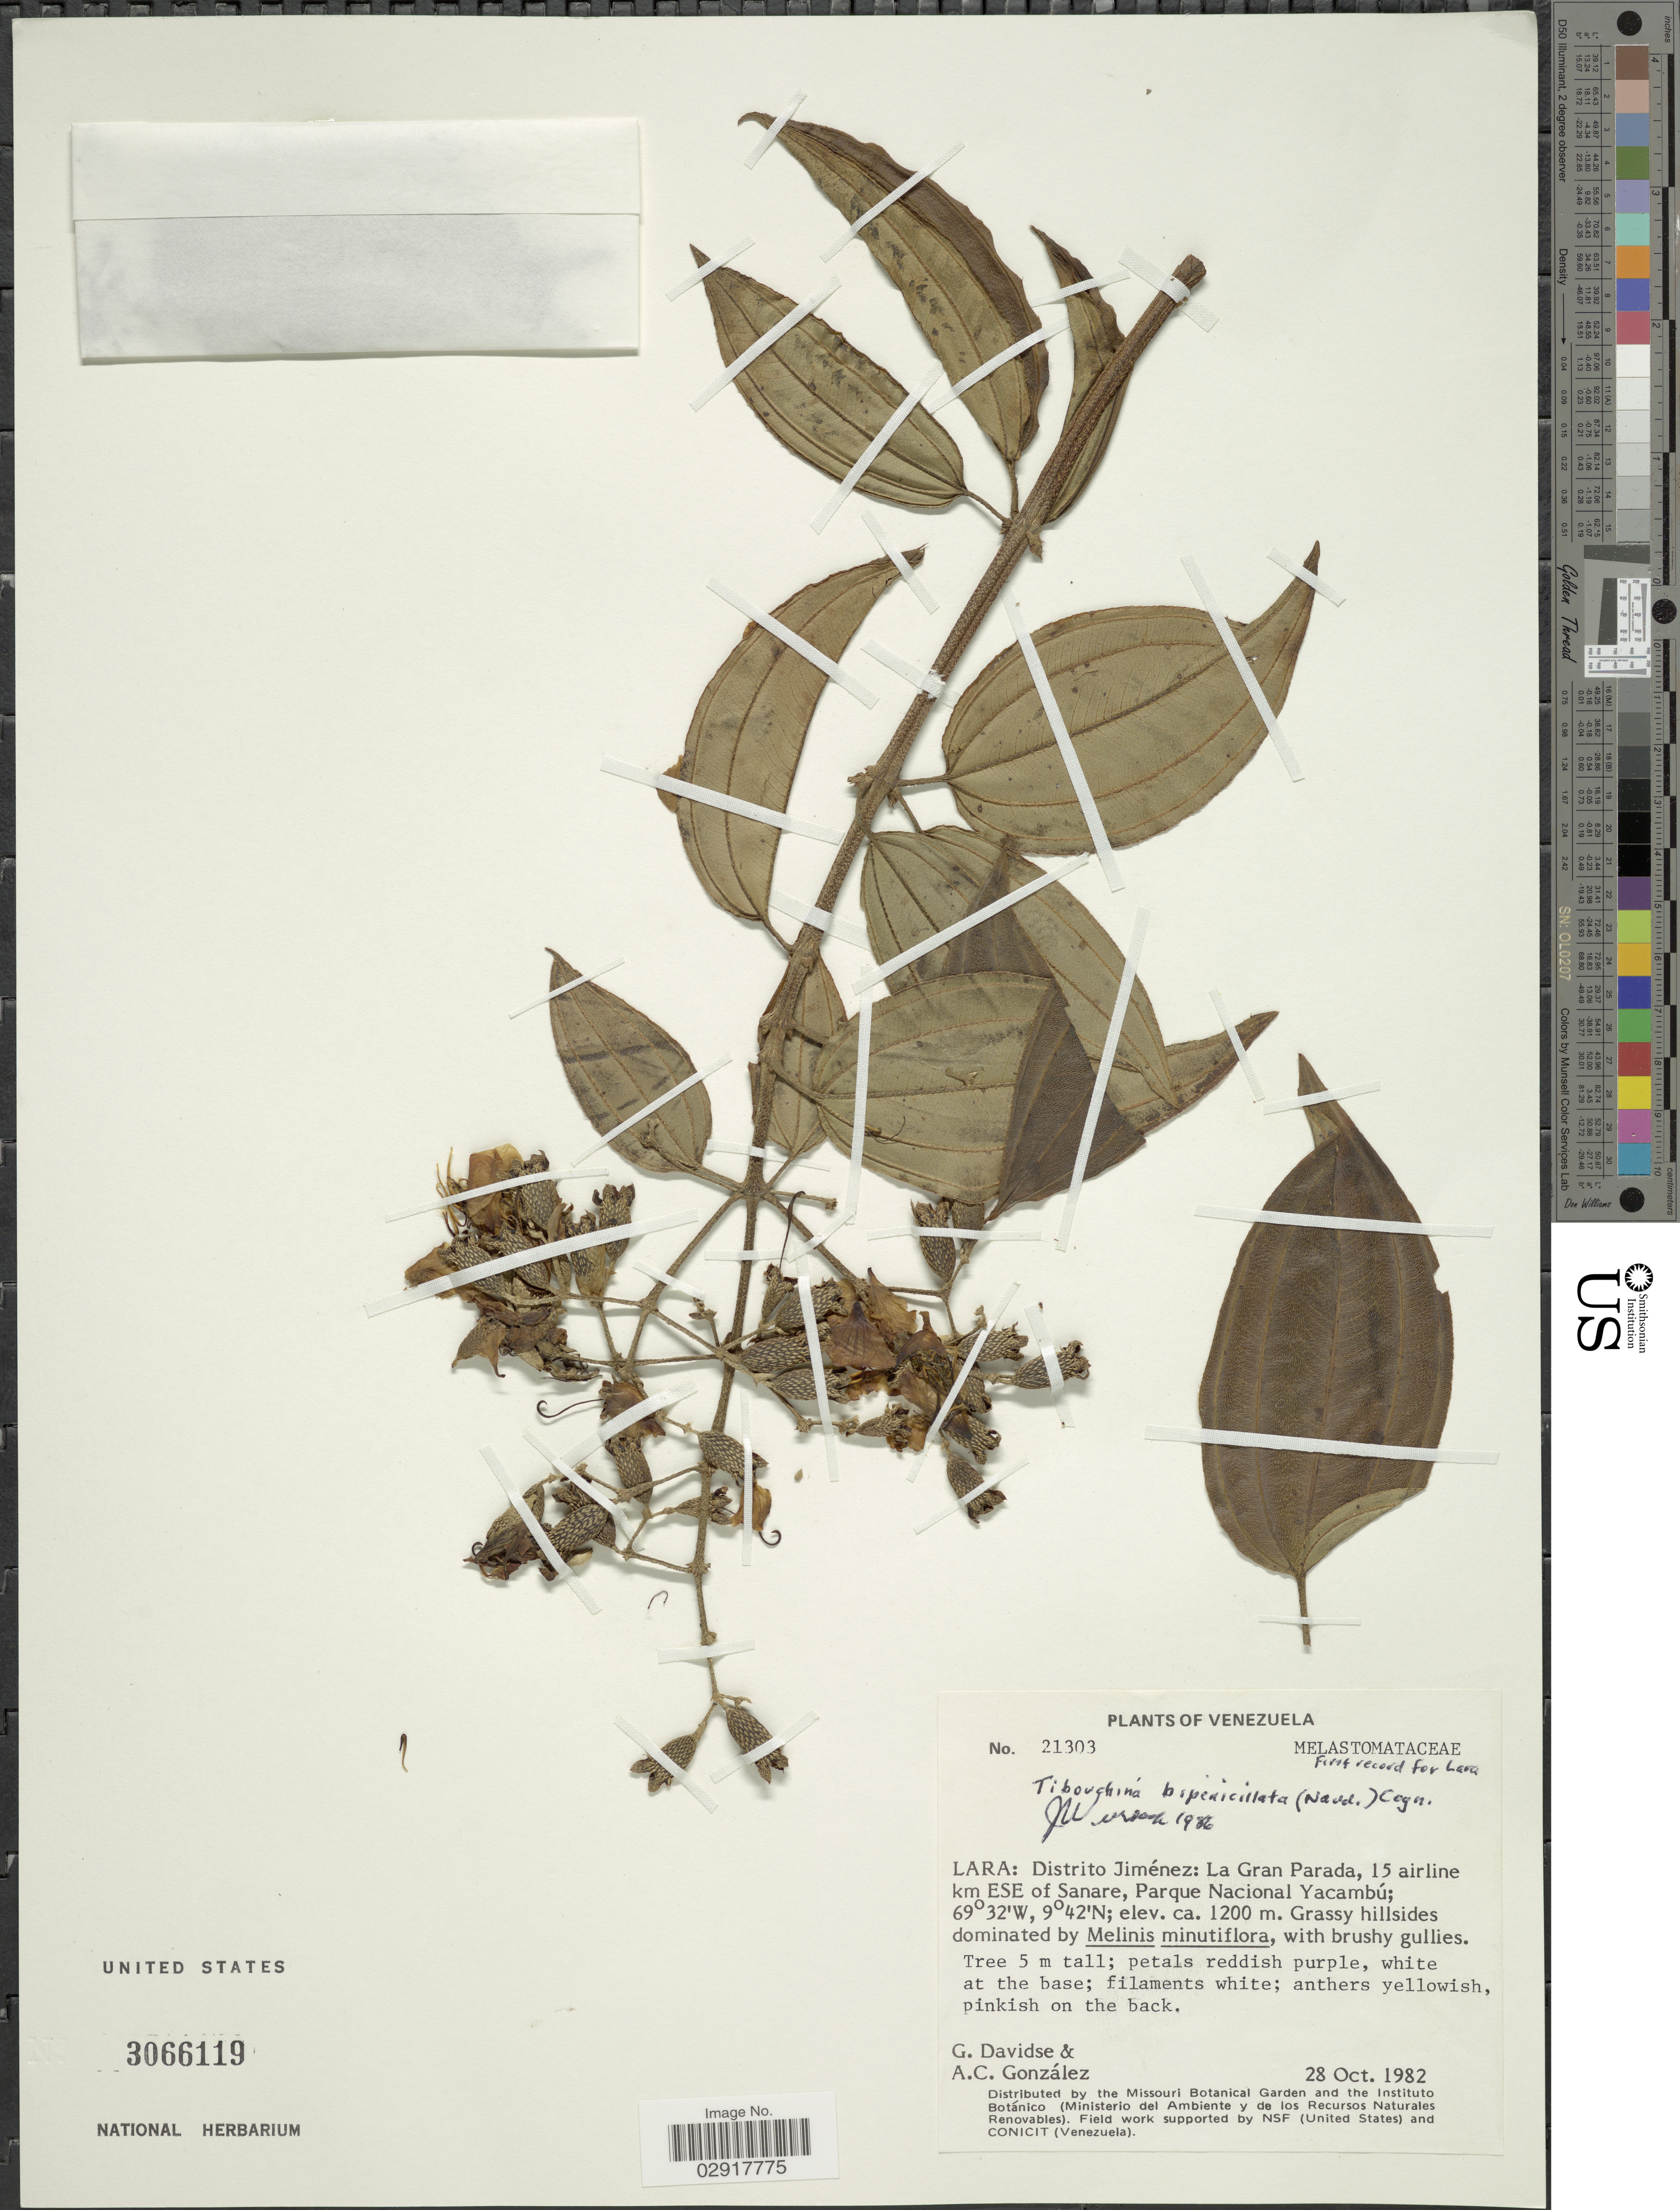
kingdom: Plantae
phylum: Tracheophyta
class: Magnoliopsida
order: Myrtales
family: Melastomataceae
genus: Tibouchina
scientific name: Tibouchina bipenicillata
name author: (Naudin) Cogn.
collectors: G. Davidse & A. Gonzáles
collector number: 21303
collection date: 1982-10-28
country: Venezuela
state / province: Lara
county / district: Jiménez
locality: Lara: Distrito Jiménez: La Gran Parada, 15 airline km ESE of Sanare, Parque Nacional Yacambú.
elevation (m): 1200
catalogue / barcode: US 3066119